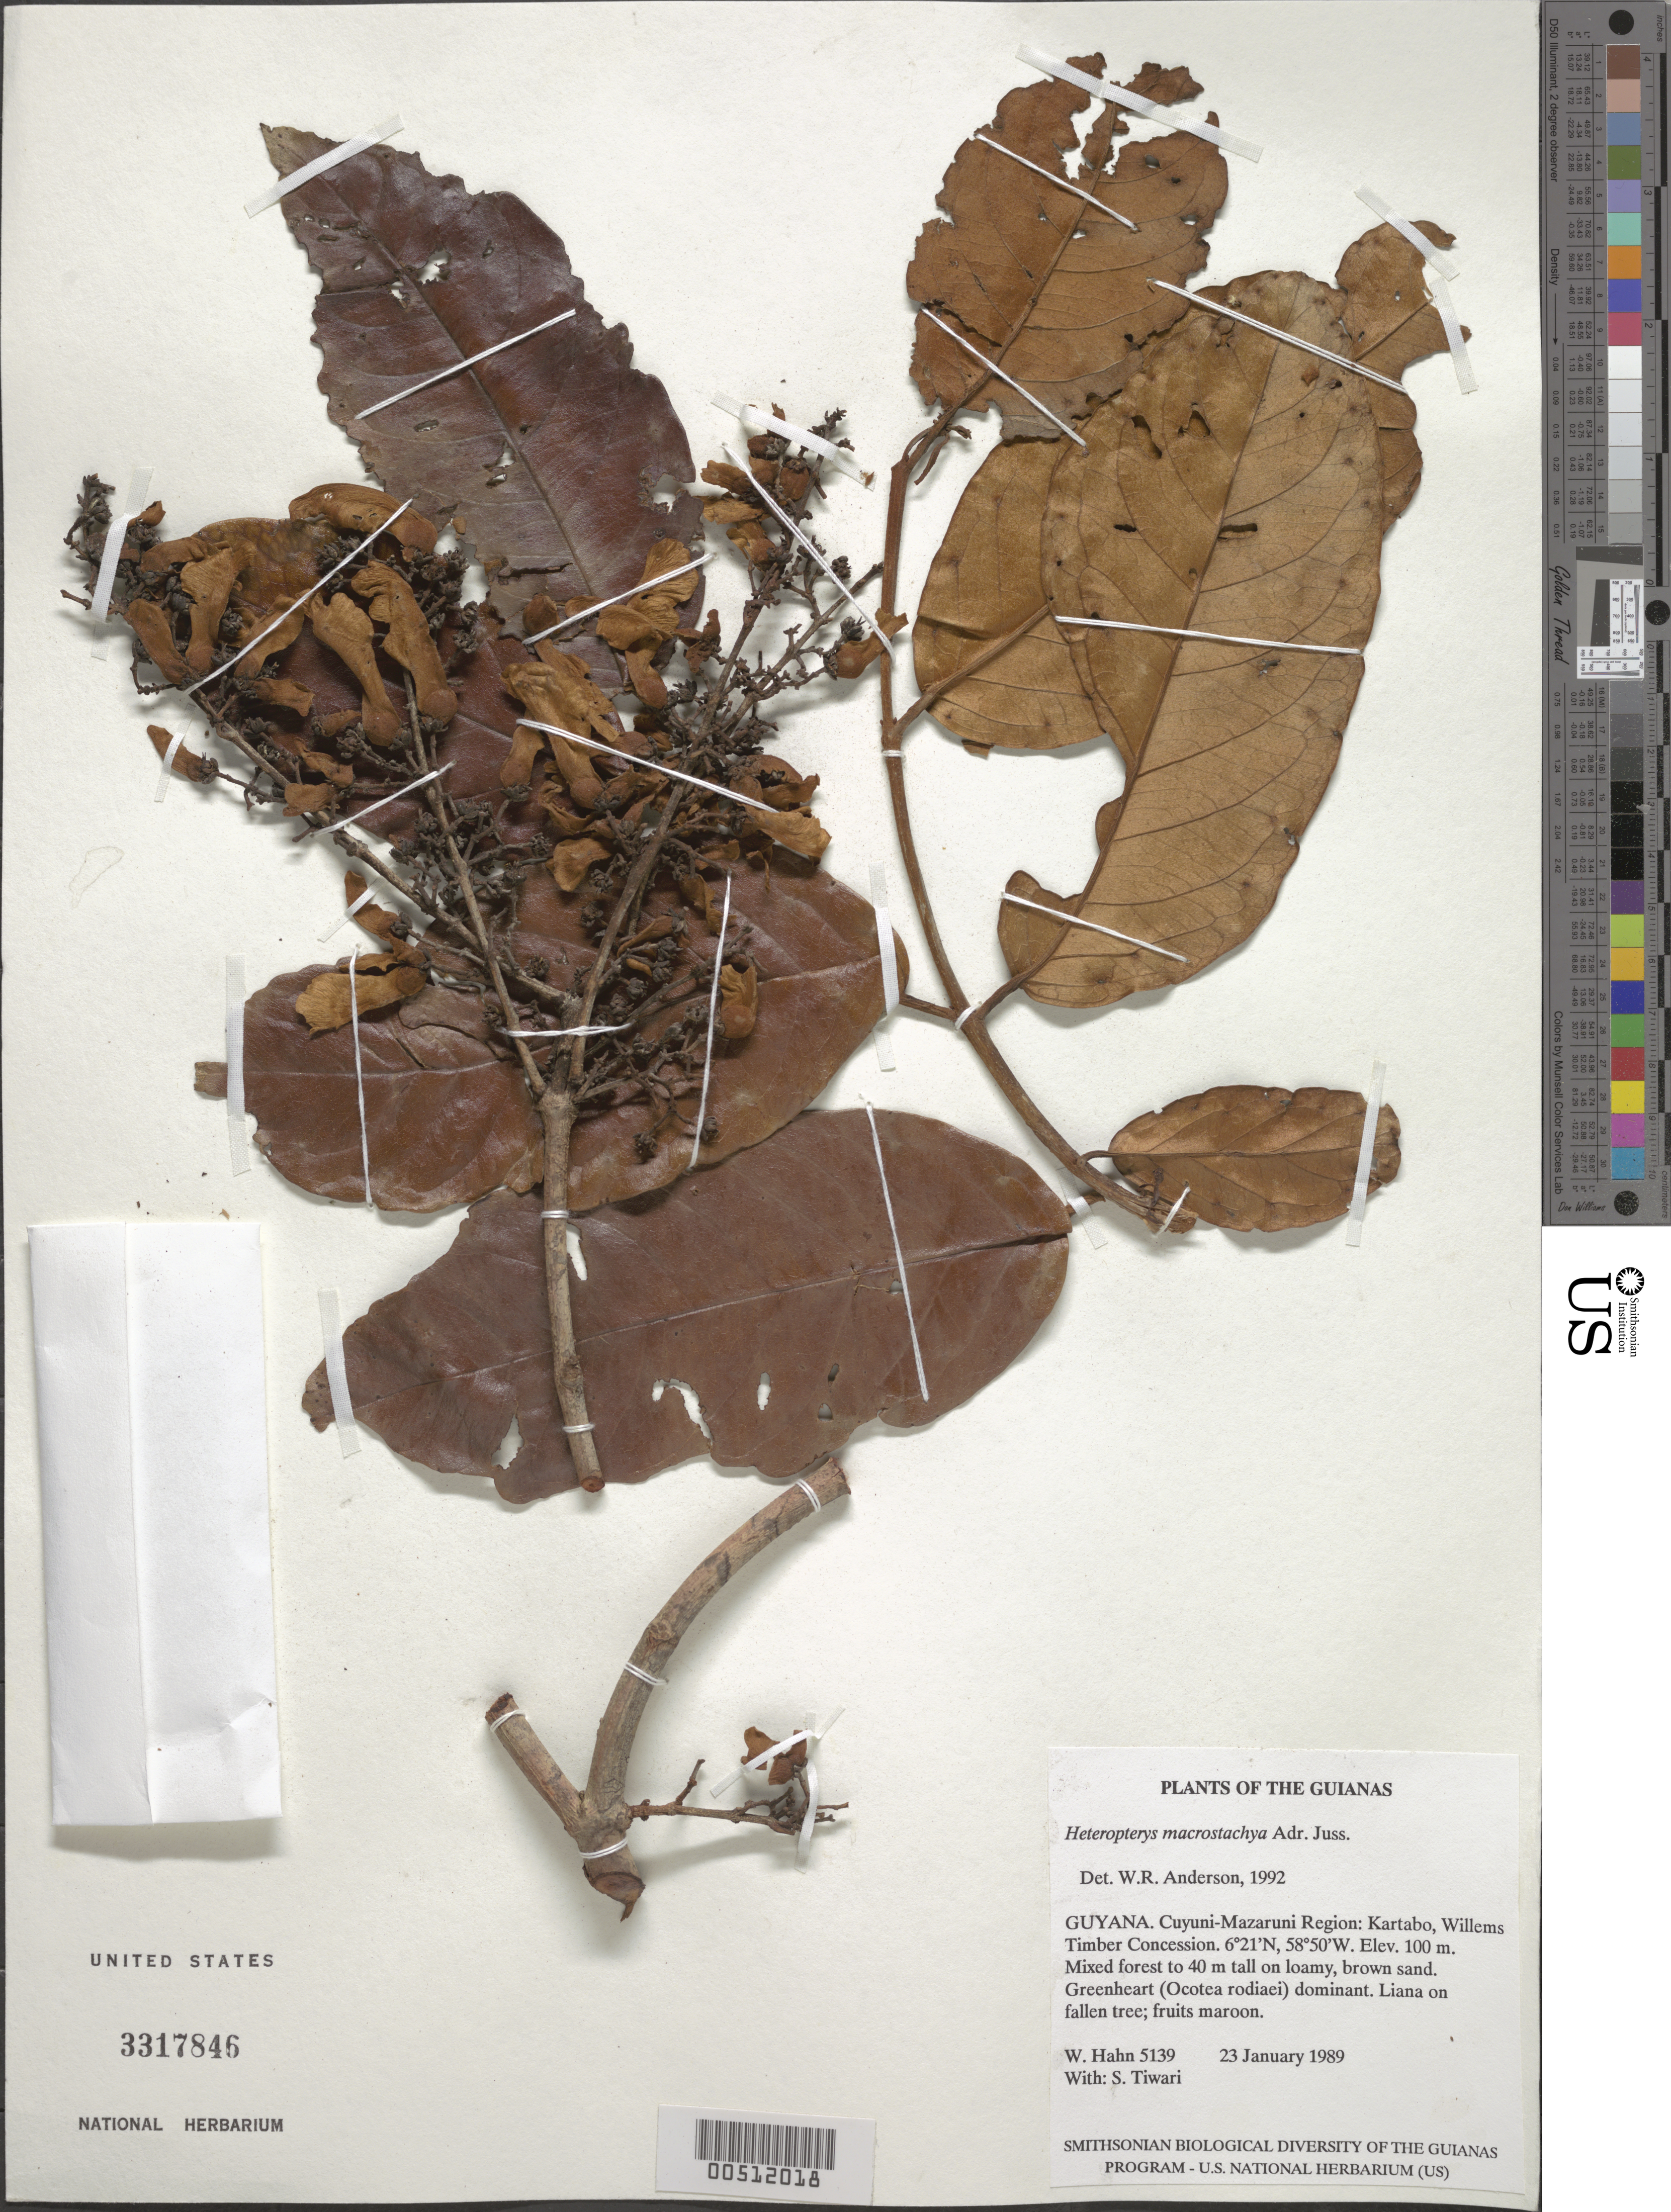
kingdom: Plantae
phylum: Tracheophyta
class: Magnoliopsida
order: Malpighiales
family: Malpighiaceae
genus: Heteropterys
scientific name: Heteropterys macrostachya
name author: A. Juss.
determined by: Anderson, W. R., (MICH), University of Michigan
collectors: W. Hahn & S. Tiwari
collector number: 5139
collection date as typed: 23 January 1989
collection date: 1989-01-23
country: Guyana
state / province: Cuyuni-Mazaruni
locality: Kartabo, Willems Timber concession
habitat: Mixed forest to 40 m tall on loamy, brown sand. Greenheart (Ocotea rodiaei) dominant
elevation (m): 100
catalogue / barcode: US 3317846